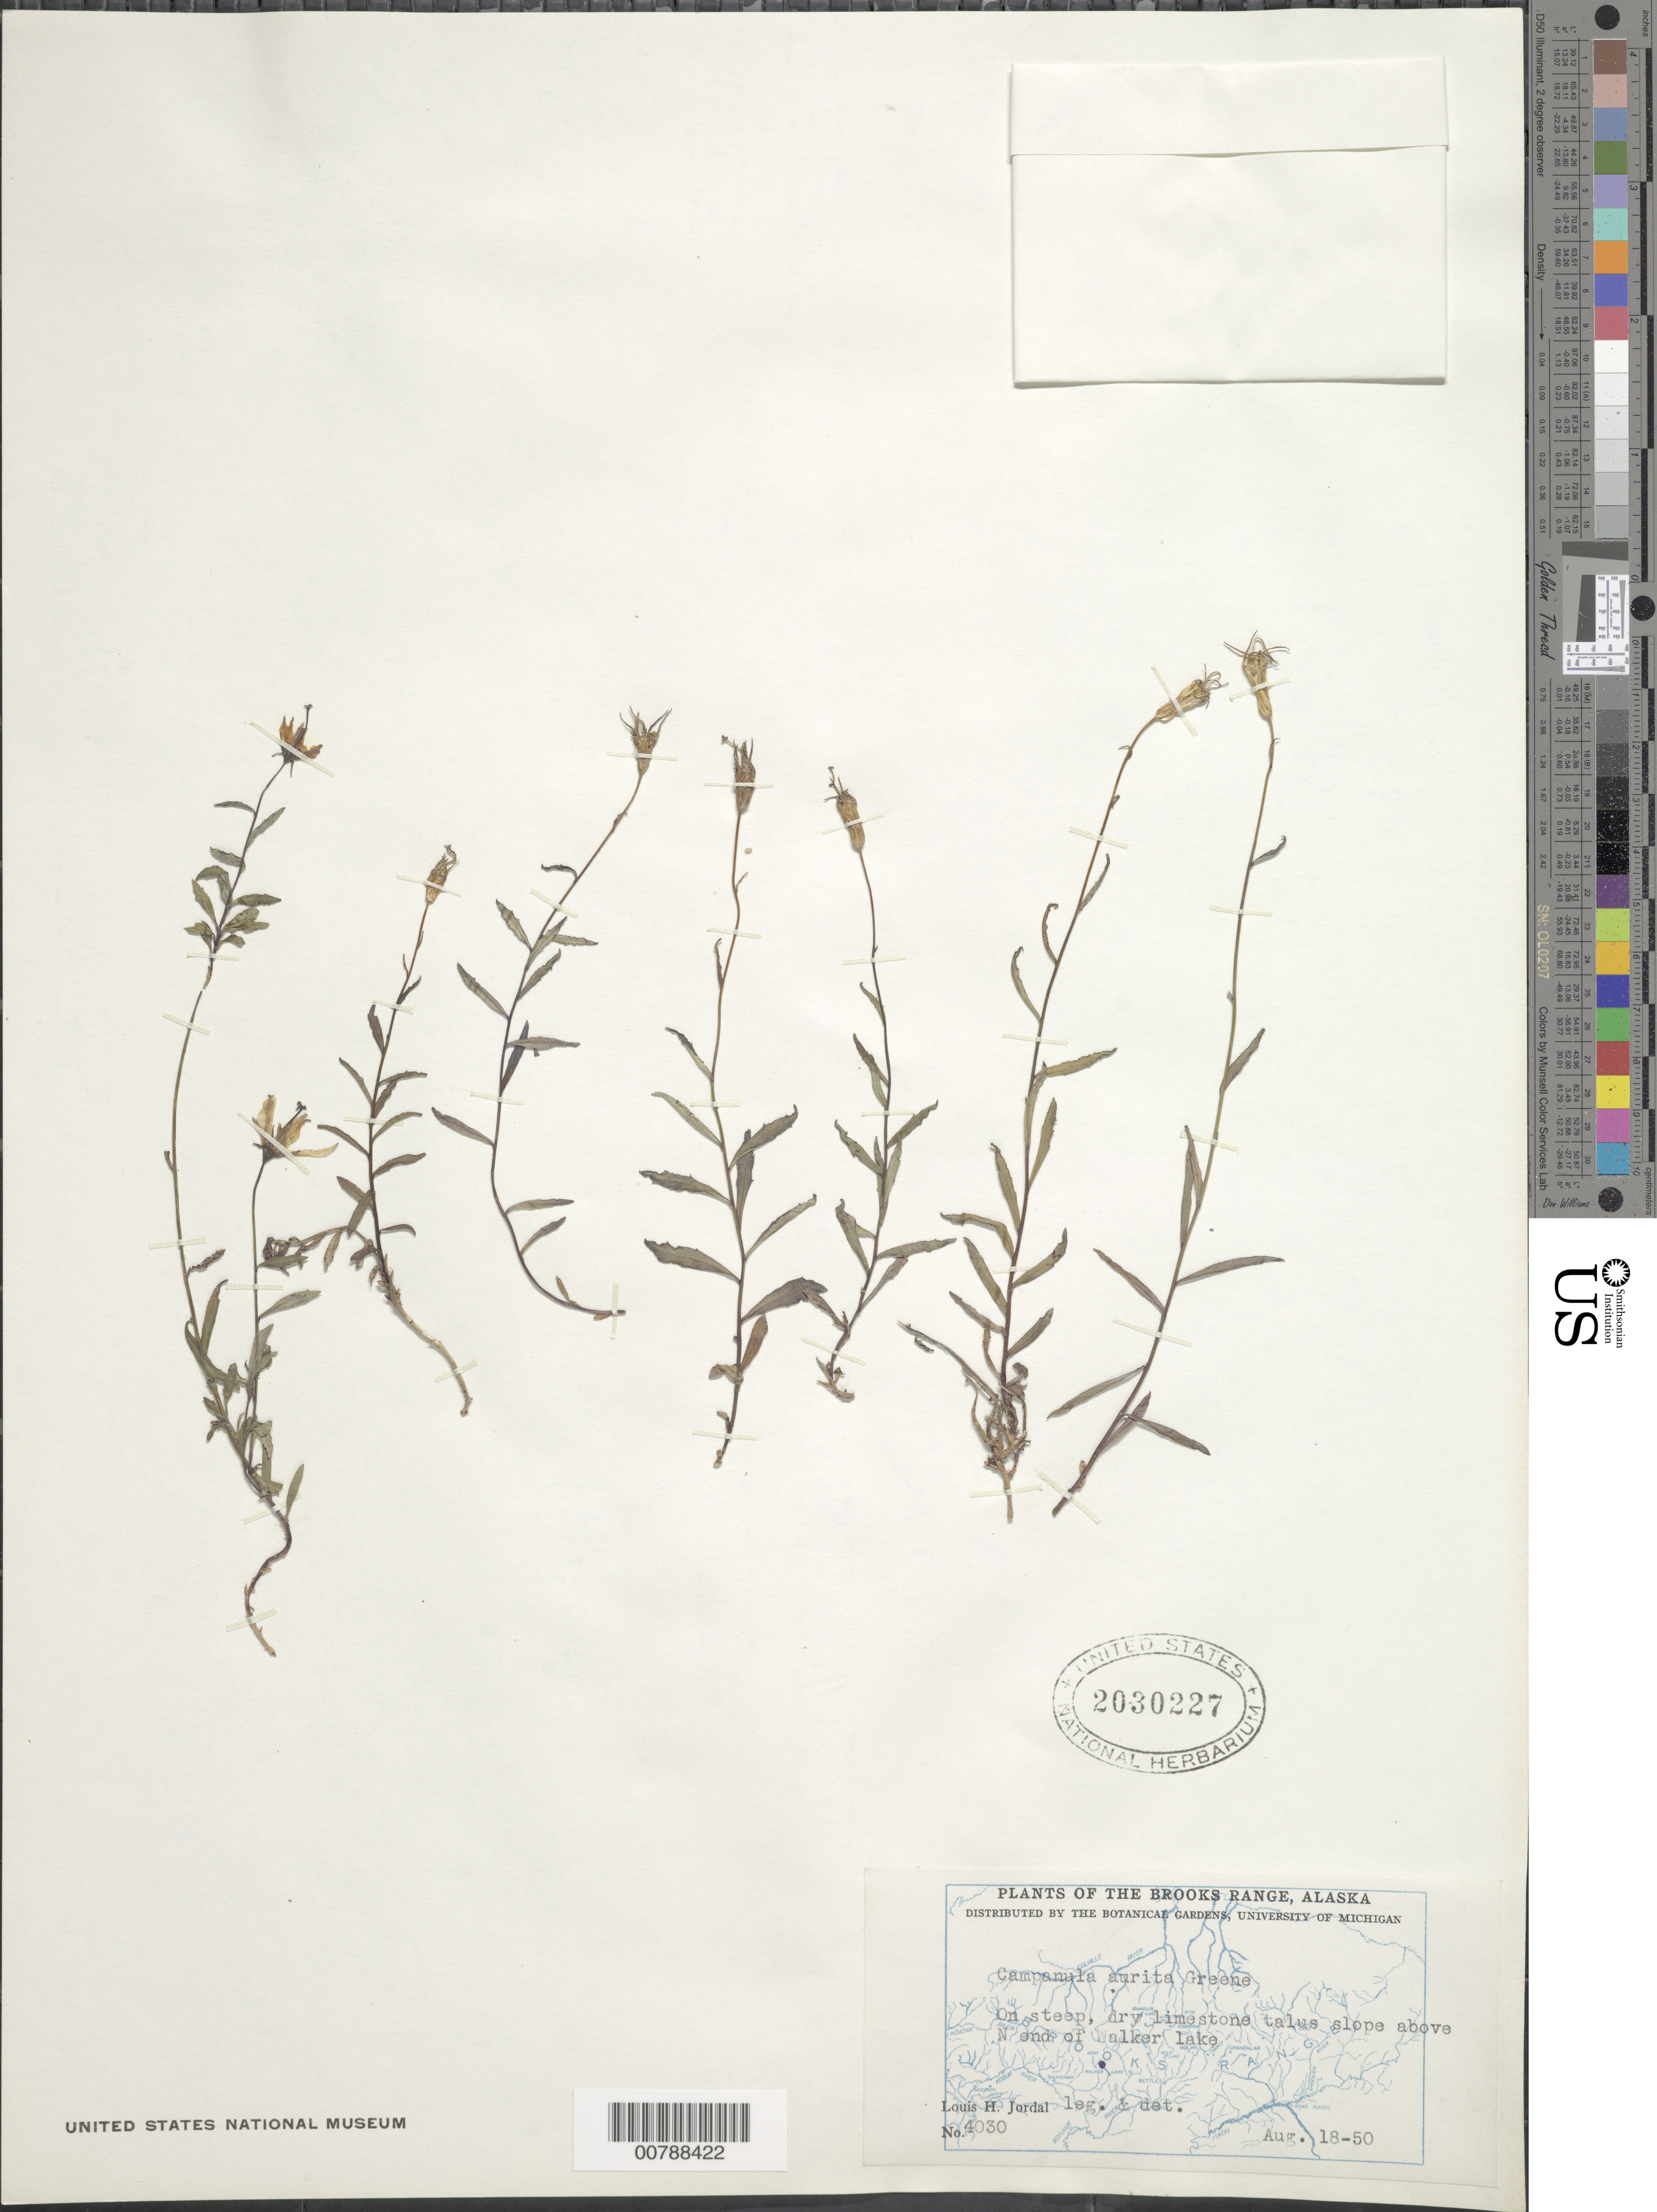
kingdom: Plantae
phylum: Tracheophyta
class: Magnoliopsida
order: Asterales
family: Campanulaceae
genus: Campanula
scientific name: Campanula aurita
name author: Greene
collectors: L. Jordal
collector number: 4030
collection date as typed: Aug. 18 - 50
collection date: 1950-08-18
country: United States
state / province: Alaska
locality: Plants of the Brooks Range. N end of Walker Lake.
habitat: On steep, dry limestone talus slope.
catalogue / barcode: US 2030227